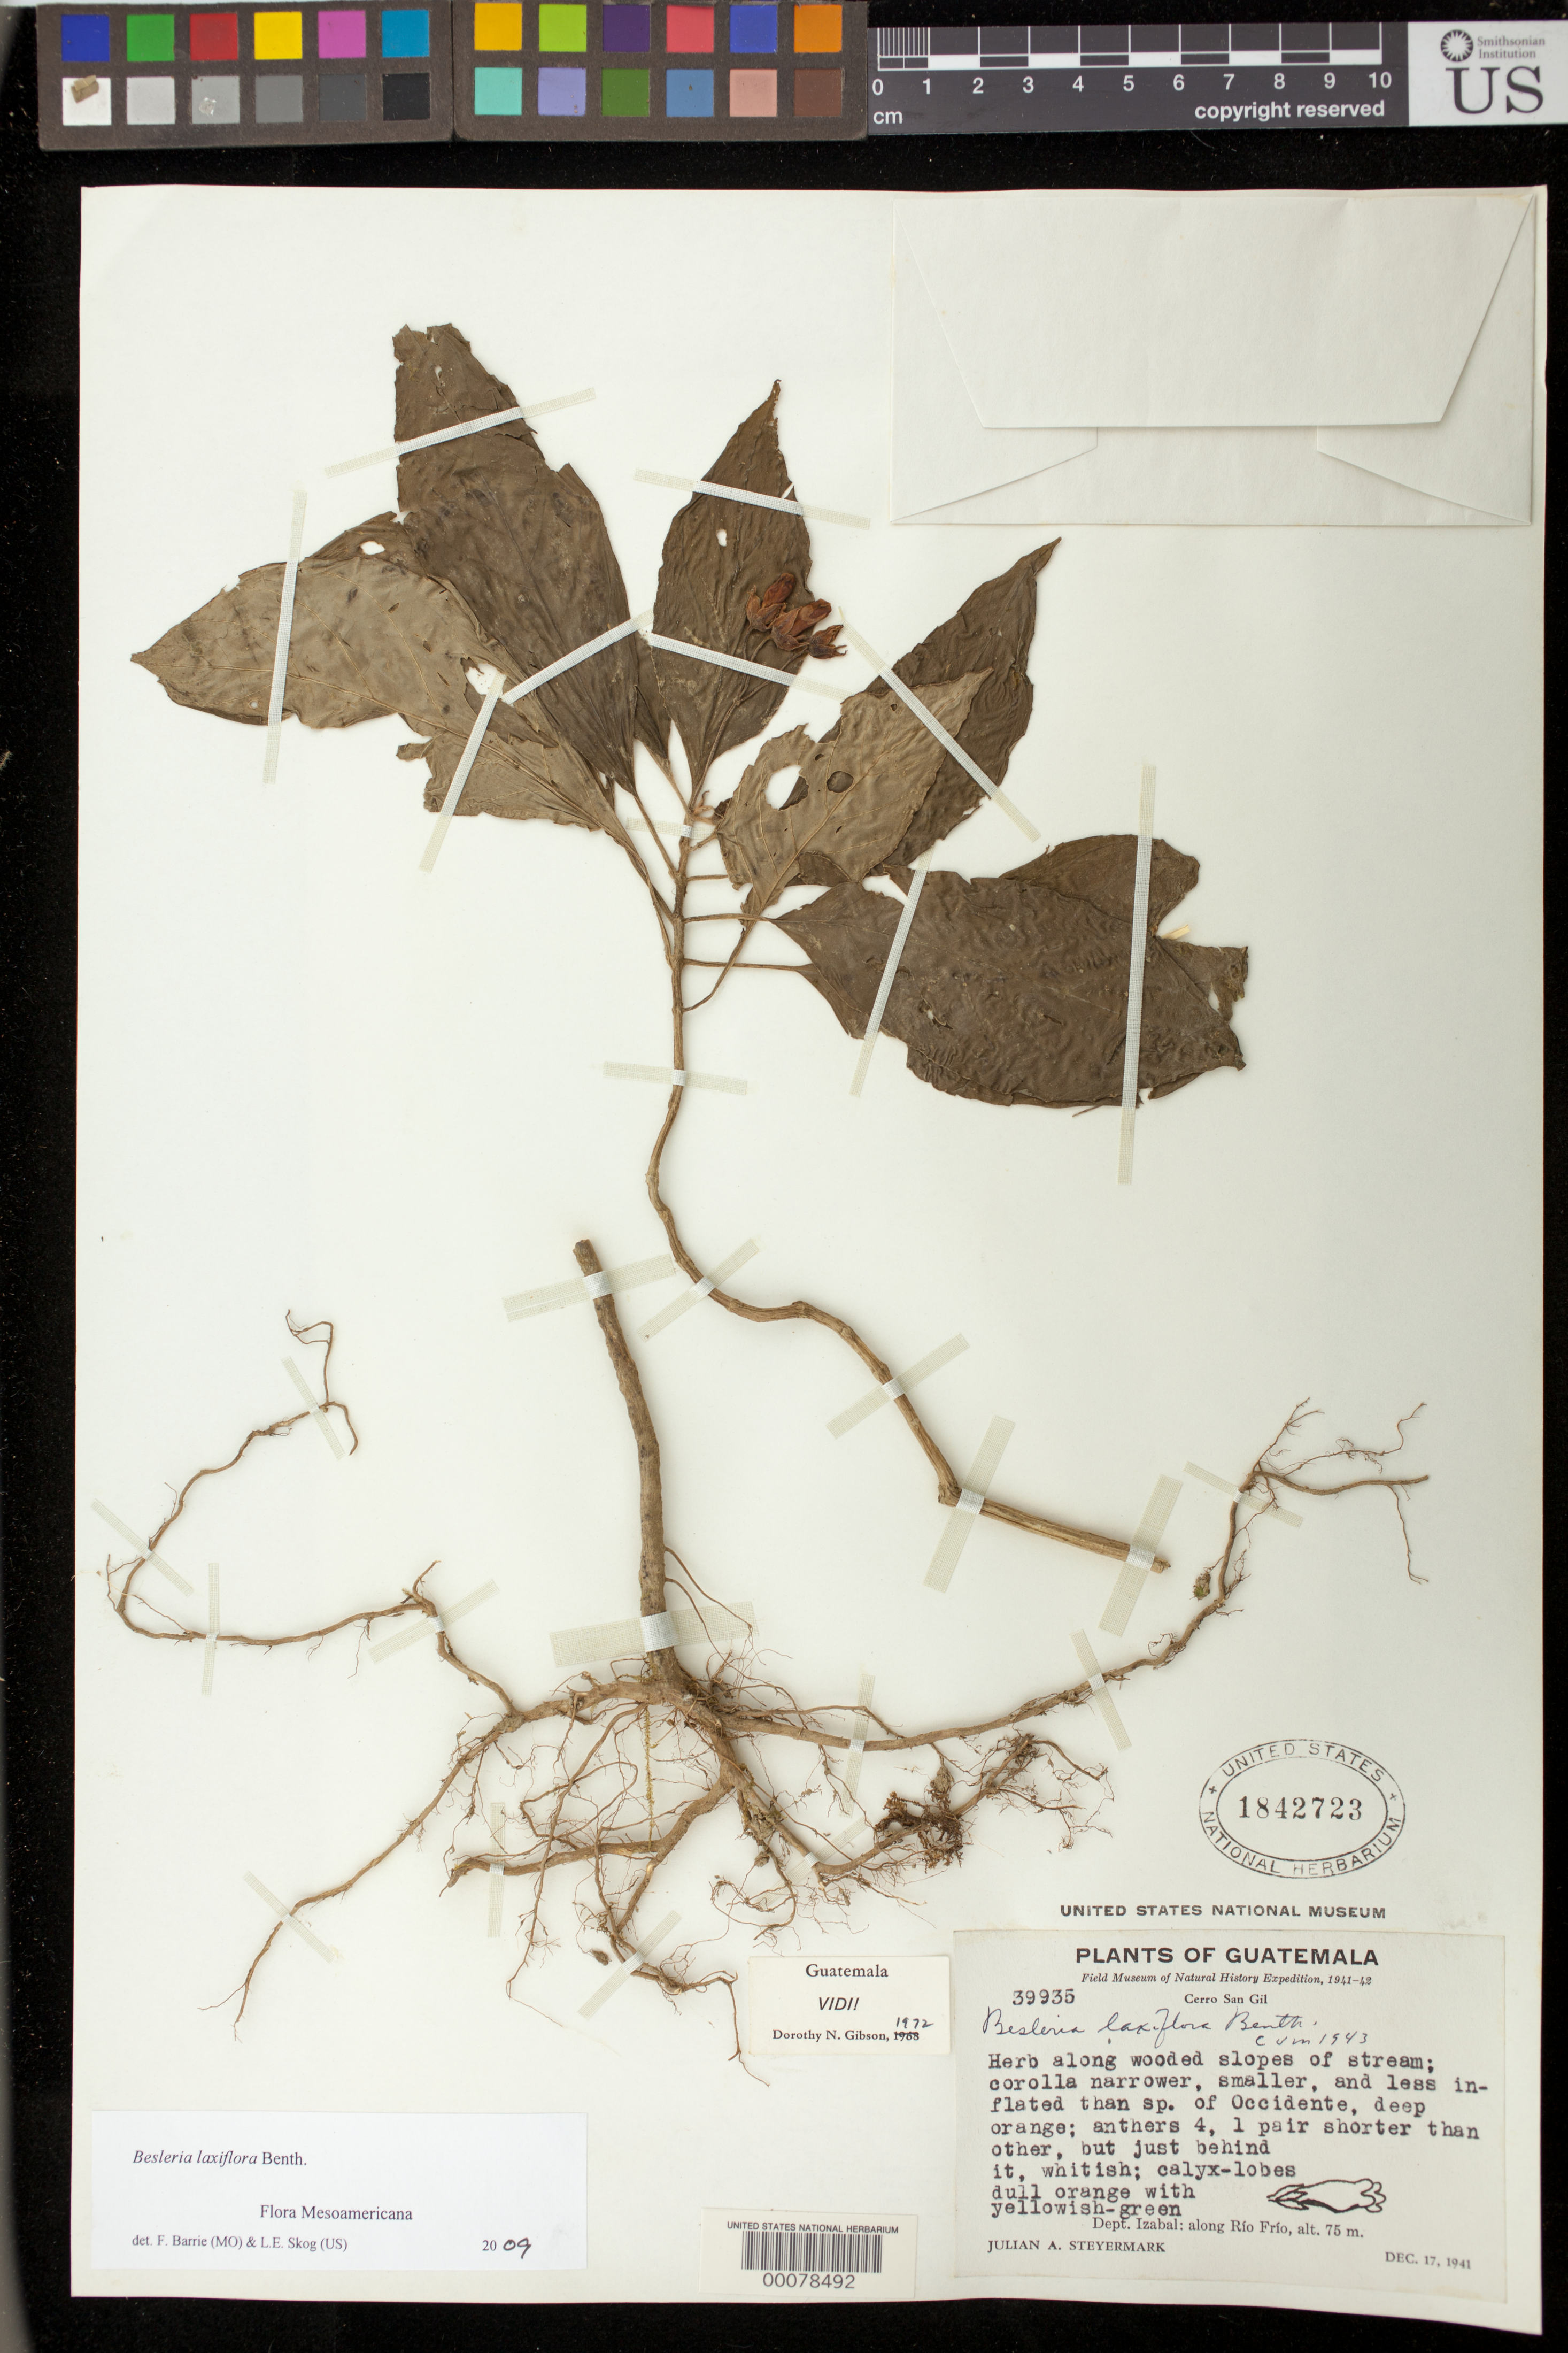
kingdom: Plantae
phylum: Tracheophyta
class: Magnoliopsida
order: Lamiales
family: Gesneriaceae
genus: Besleria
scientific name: Besleria laxiflora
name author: Benth.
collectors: J. Steyermark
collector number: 39935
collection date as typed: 17 Dec 1941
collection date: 1941-12-17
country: Guatemala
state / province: Izabal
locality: Along Rio Frio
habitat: Along wooded slopes of stream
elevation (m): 75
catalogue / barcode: US 1842723